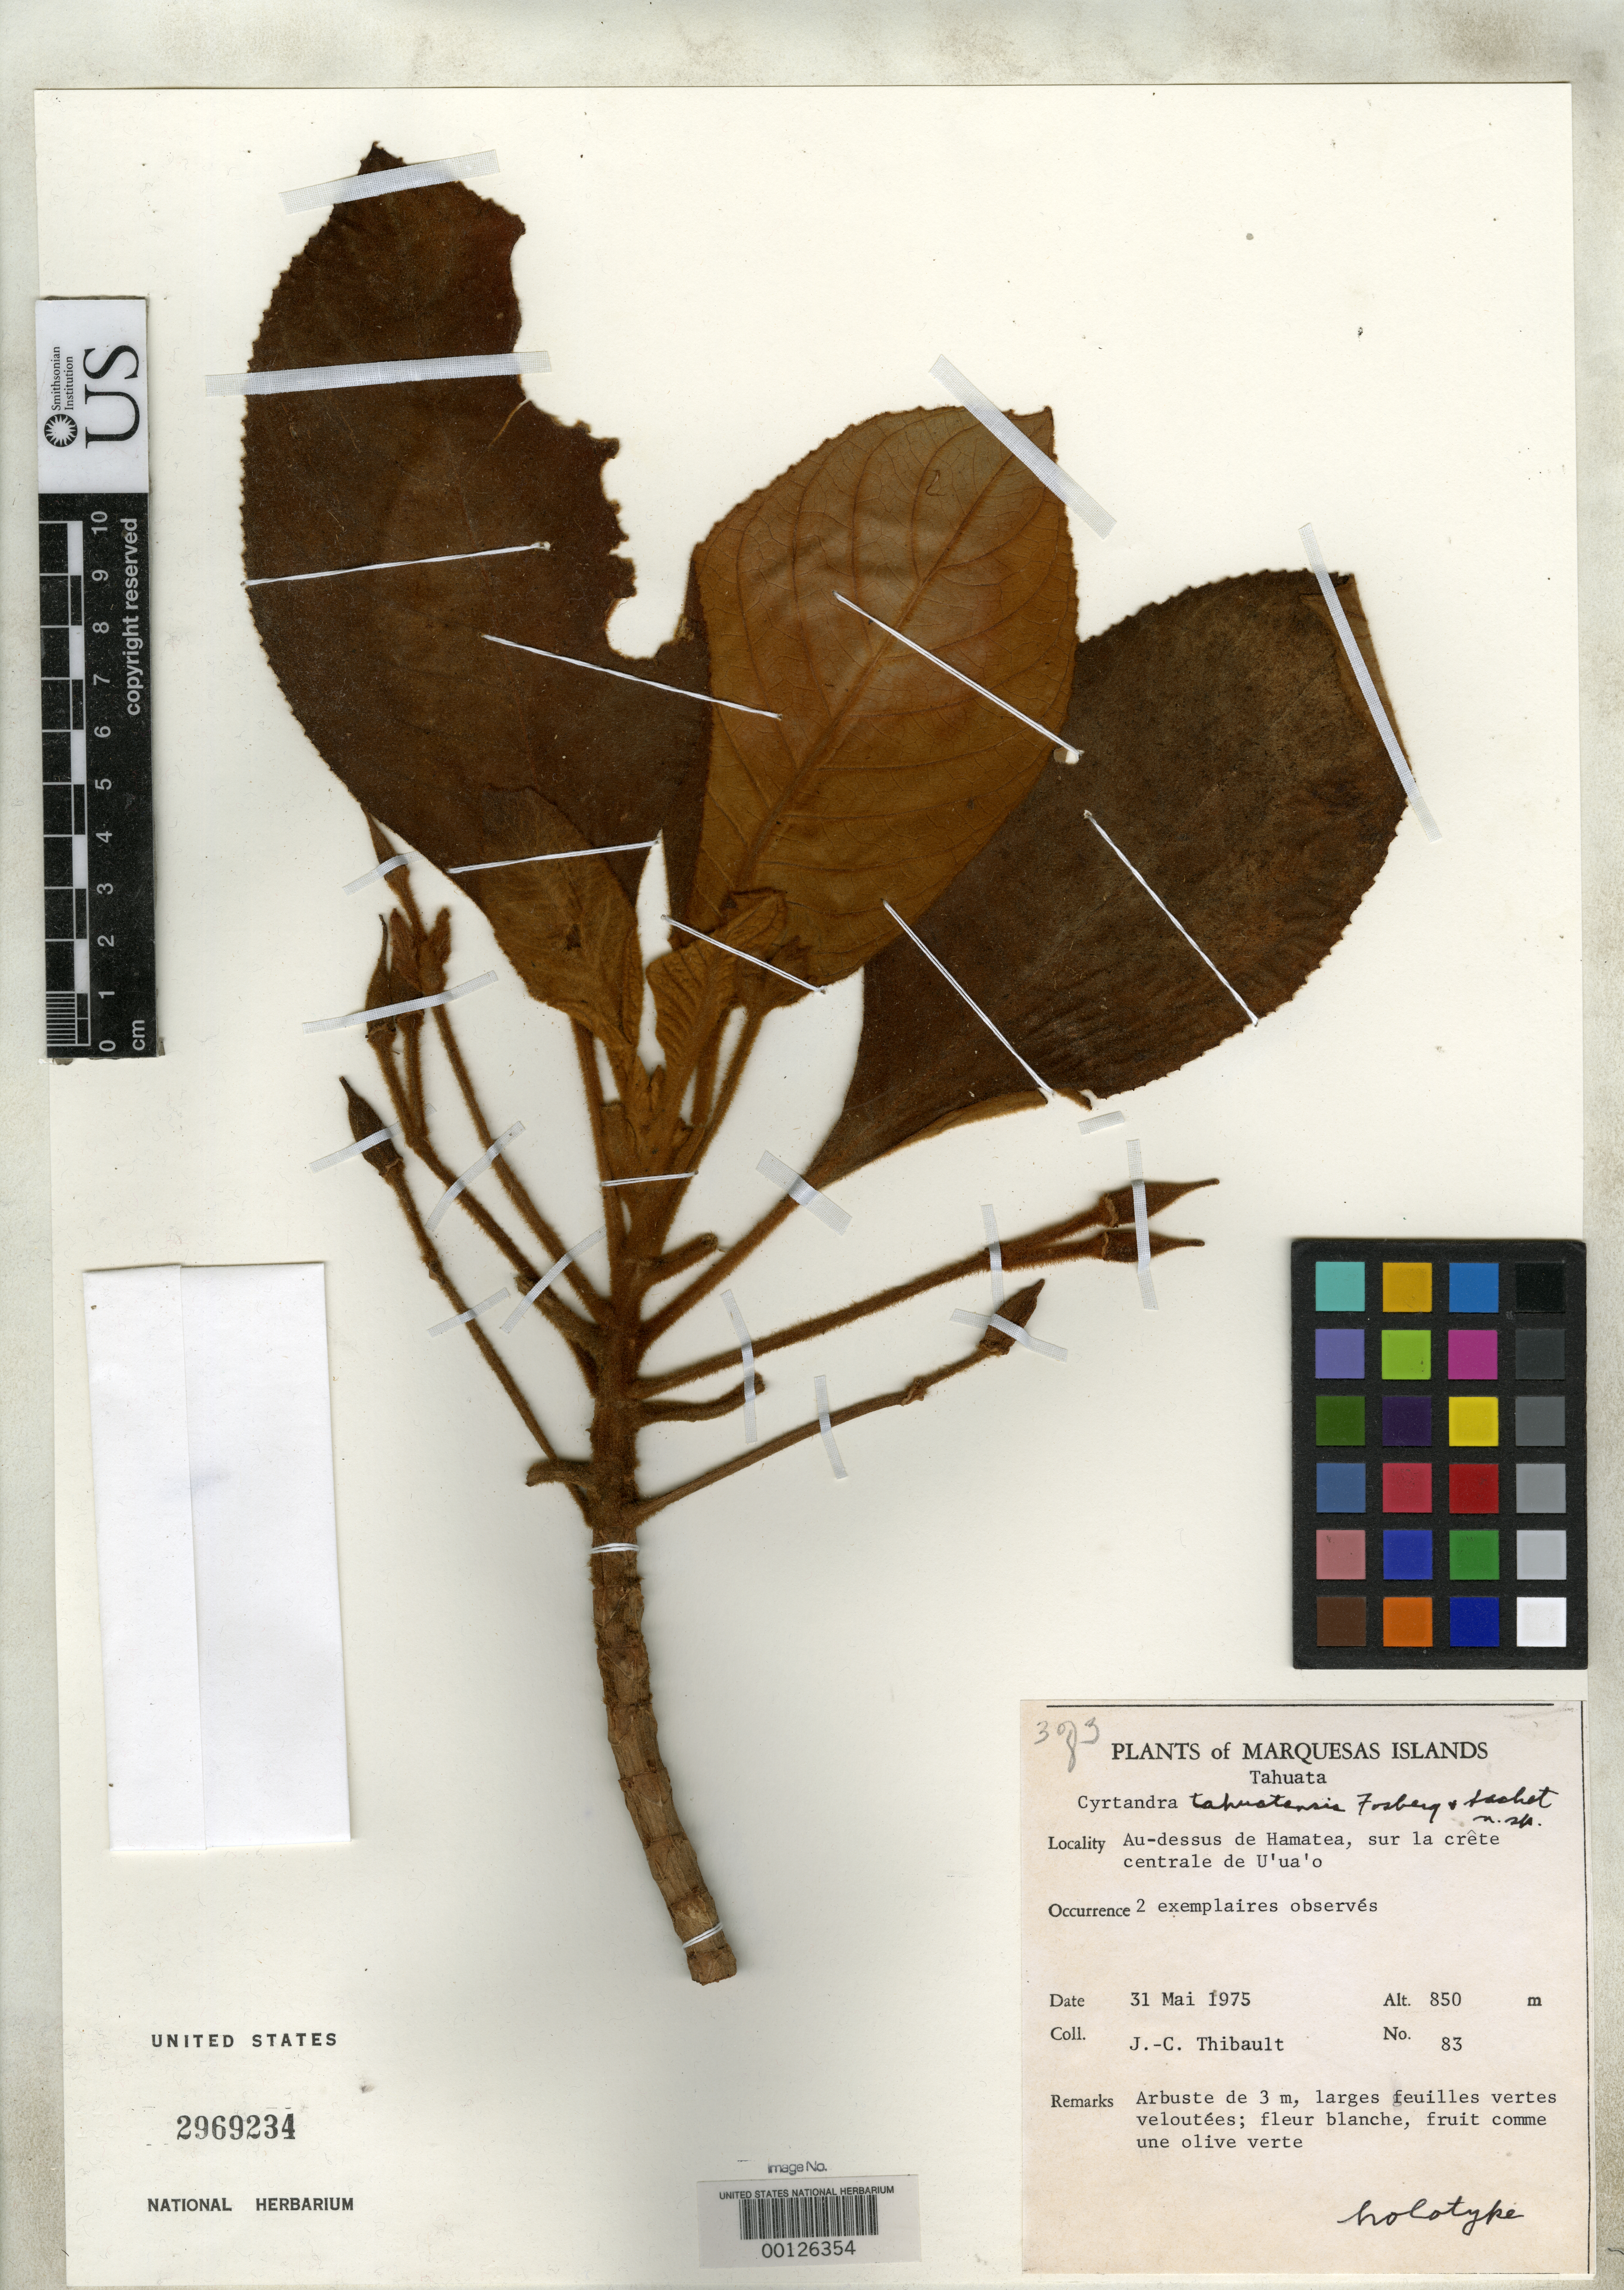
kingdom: Plantae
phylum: Tracheophyta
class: Magnoliopsida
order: Lamiales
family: Gesneriaceae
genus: Cyrtandra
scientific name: Cyrtandra tahuatensis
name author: Fosberg & Sachet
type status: Holotype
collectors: J. Thibault de Chanvalon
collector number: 83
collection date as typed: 31 May 1975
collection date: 1975-05-31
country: French Polynesia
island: Tahuata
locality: Au-dessus de Hamatea centrale de U'ua'o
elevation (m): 850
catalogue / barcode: US 2969234